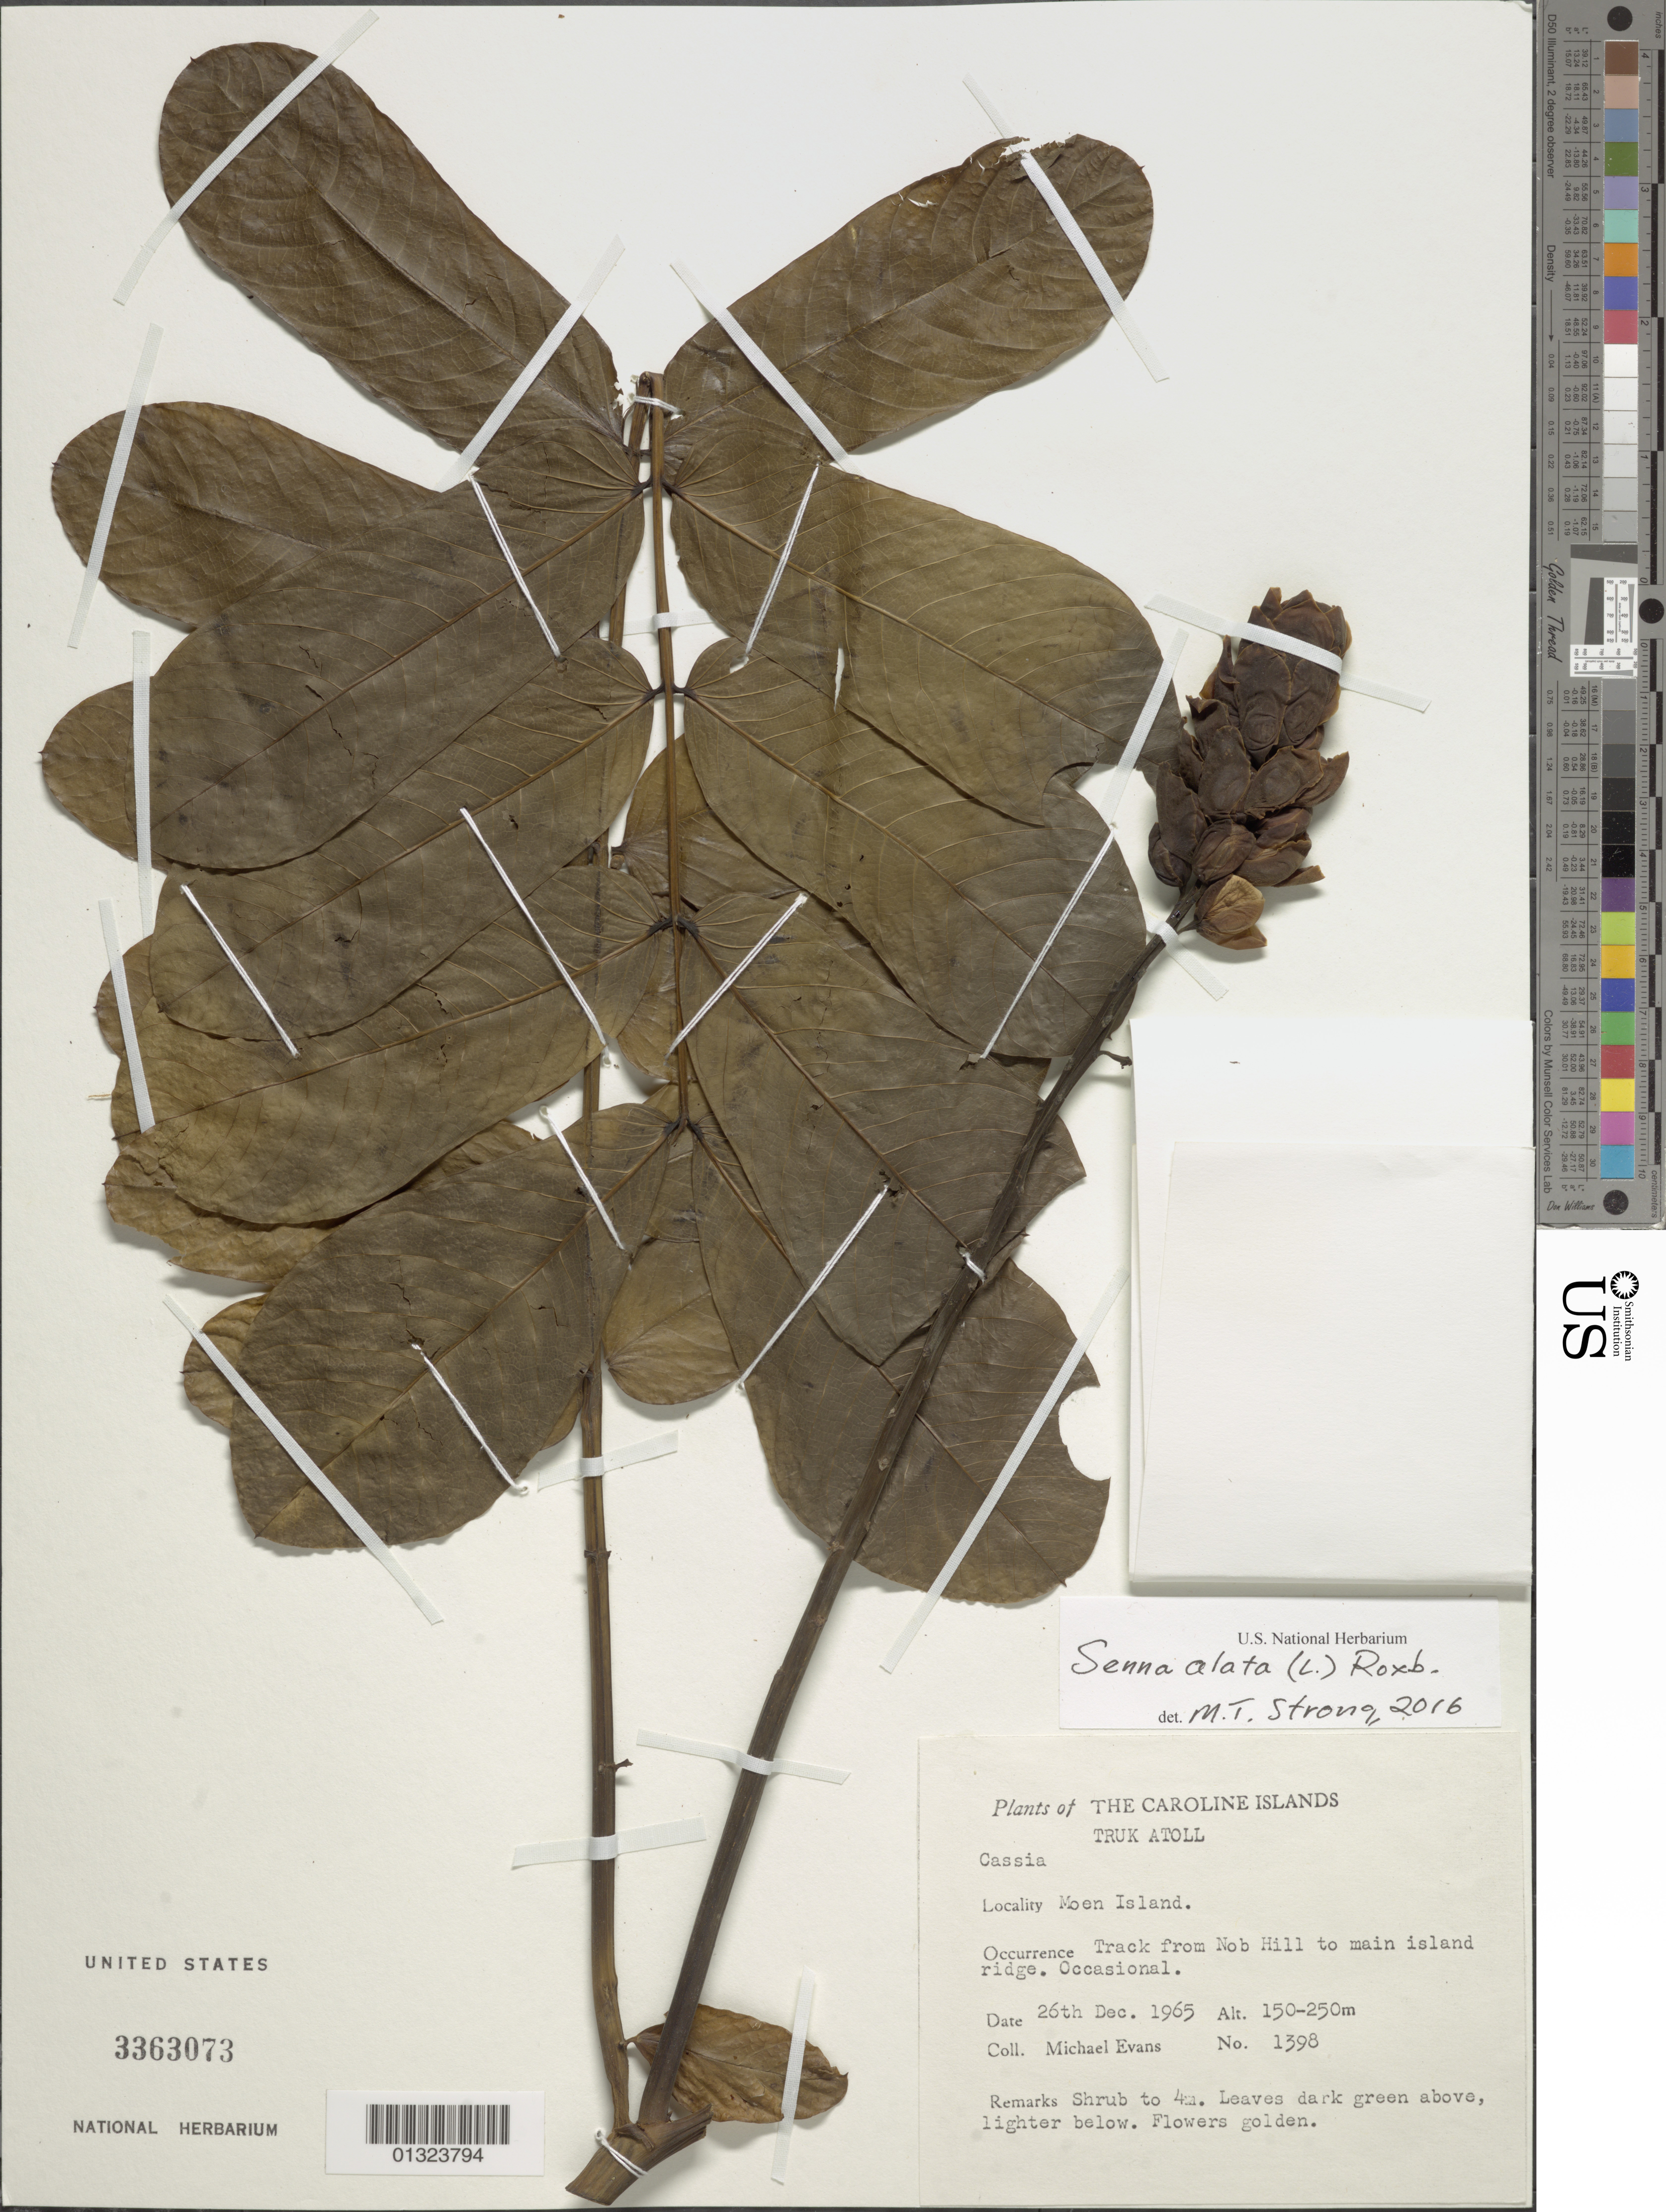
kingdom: Plantae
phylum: Tracheophyta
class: Magnoliopsida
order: Fabales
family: Fabaceae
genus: Senna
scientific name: Senna alata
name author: (L.) Roxb.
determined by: Strong, M. T., (US), Smithsonian Institution - National Museum of Natural History (UNITED STATES)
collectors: M. Evans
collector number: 1398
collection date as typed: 26 Dec 1965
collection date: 1965-12-26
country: Micronesia, Federated States of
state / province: Truk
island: Moen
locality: Caroline Islands, Truk Atoll: Moen Island. Track from Nob Hill to main island ridge.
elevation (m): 150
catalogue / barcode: US 3363073